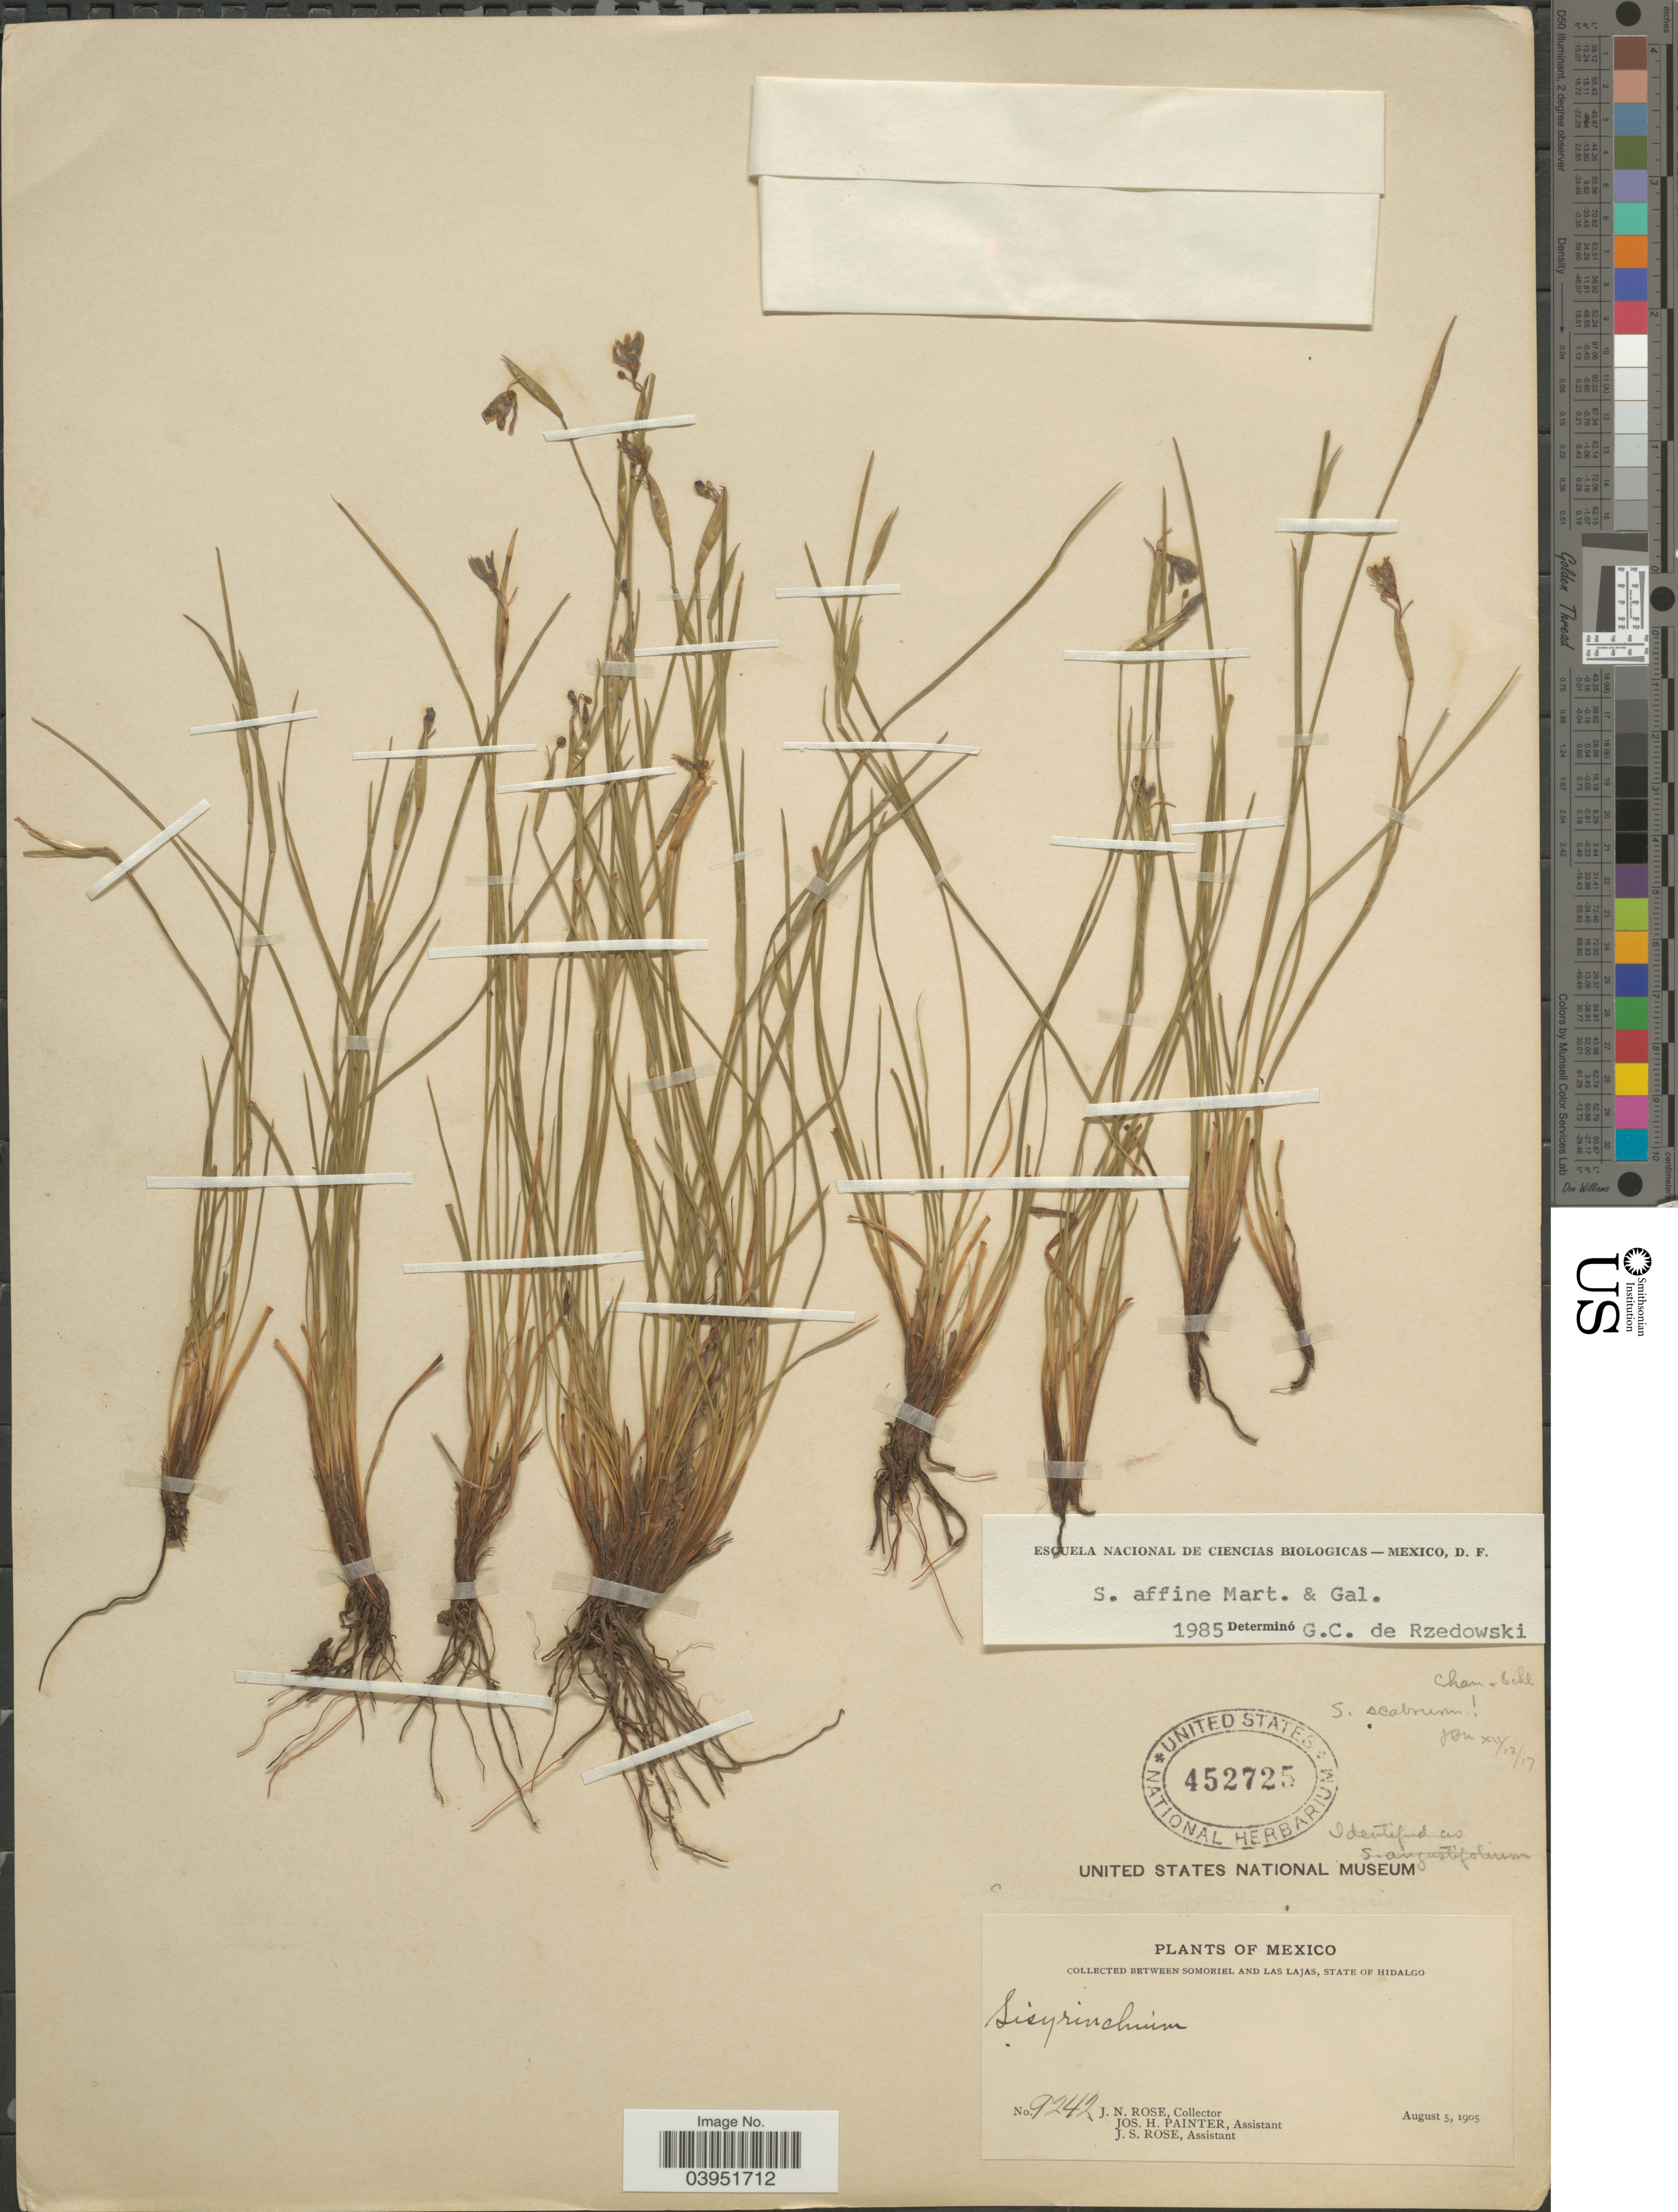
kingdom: Plantae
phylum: Tracheophyta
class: Liliopsida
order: Asparagales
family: Iridaceae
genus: Sisyrinchium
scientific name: Sisyrinchium affine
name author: M. Martens & Galeotti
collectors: J. N. Rose, J. H. Painter & J. S. Rose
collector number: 9242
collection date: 1905-08-05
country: Mexico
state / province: Hidalgo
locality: Between Somoriel and Las Lajas.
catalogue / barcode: US 452725